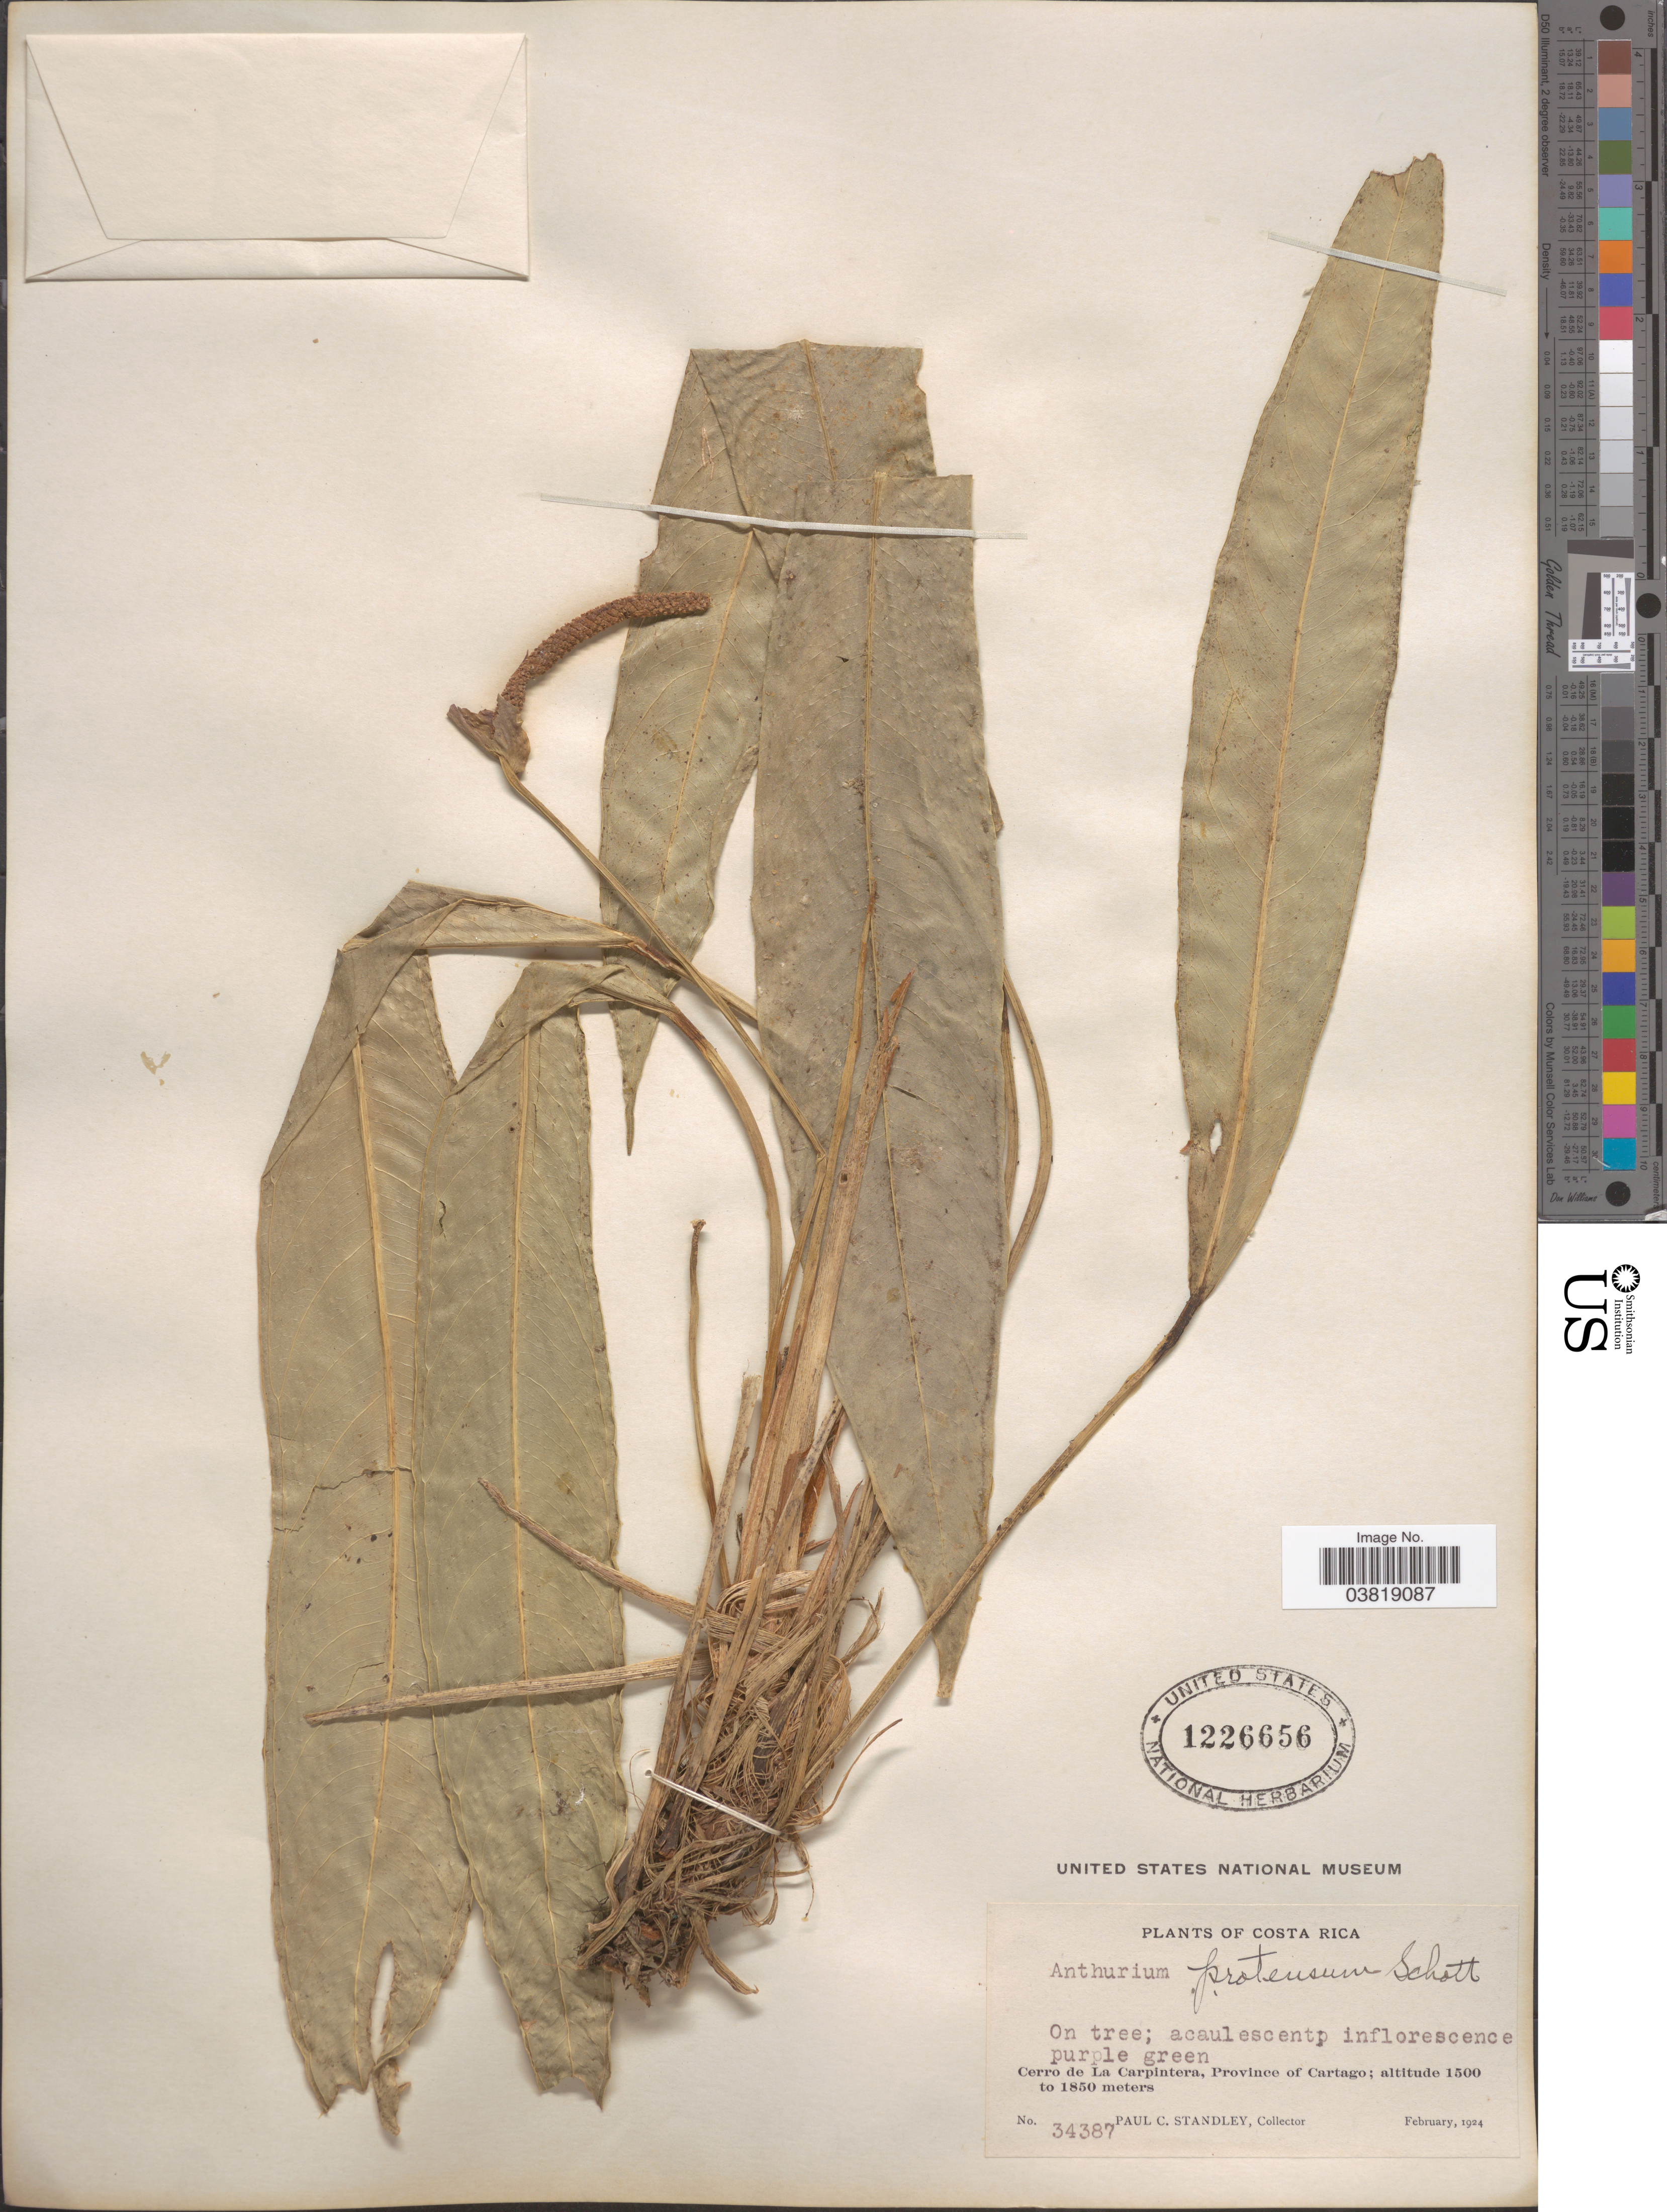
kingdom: Plantae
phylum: Tracheophyta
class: Liliopsida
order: Alismatales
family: Araceae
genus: Anthurium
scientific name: Anthurium protensum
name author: Schott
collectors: P. C. Standley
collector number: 34387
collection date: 1924-02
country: Costa Rica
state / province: Cartago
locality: Cerro de La Carpintera.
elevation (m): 1500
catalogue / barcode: US 1226656